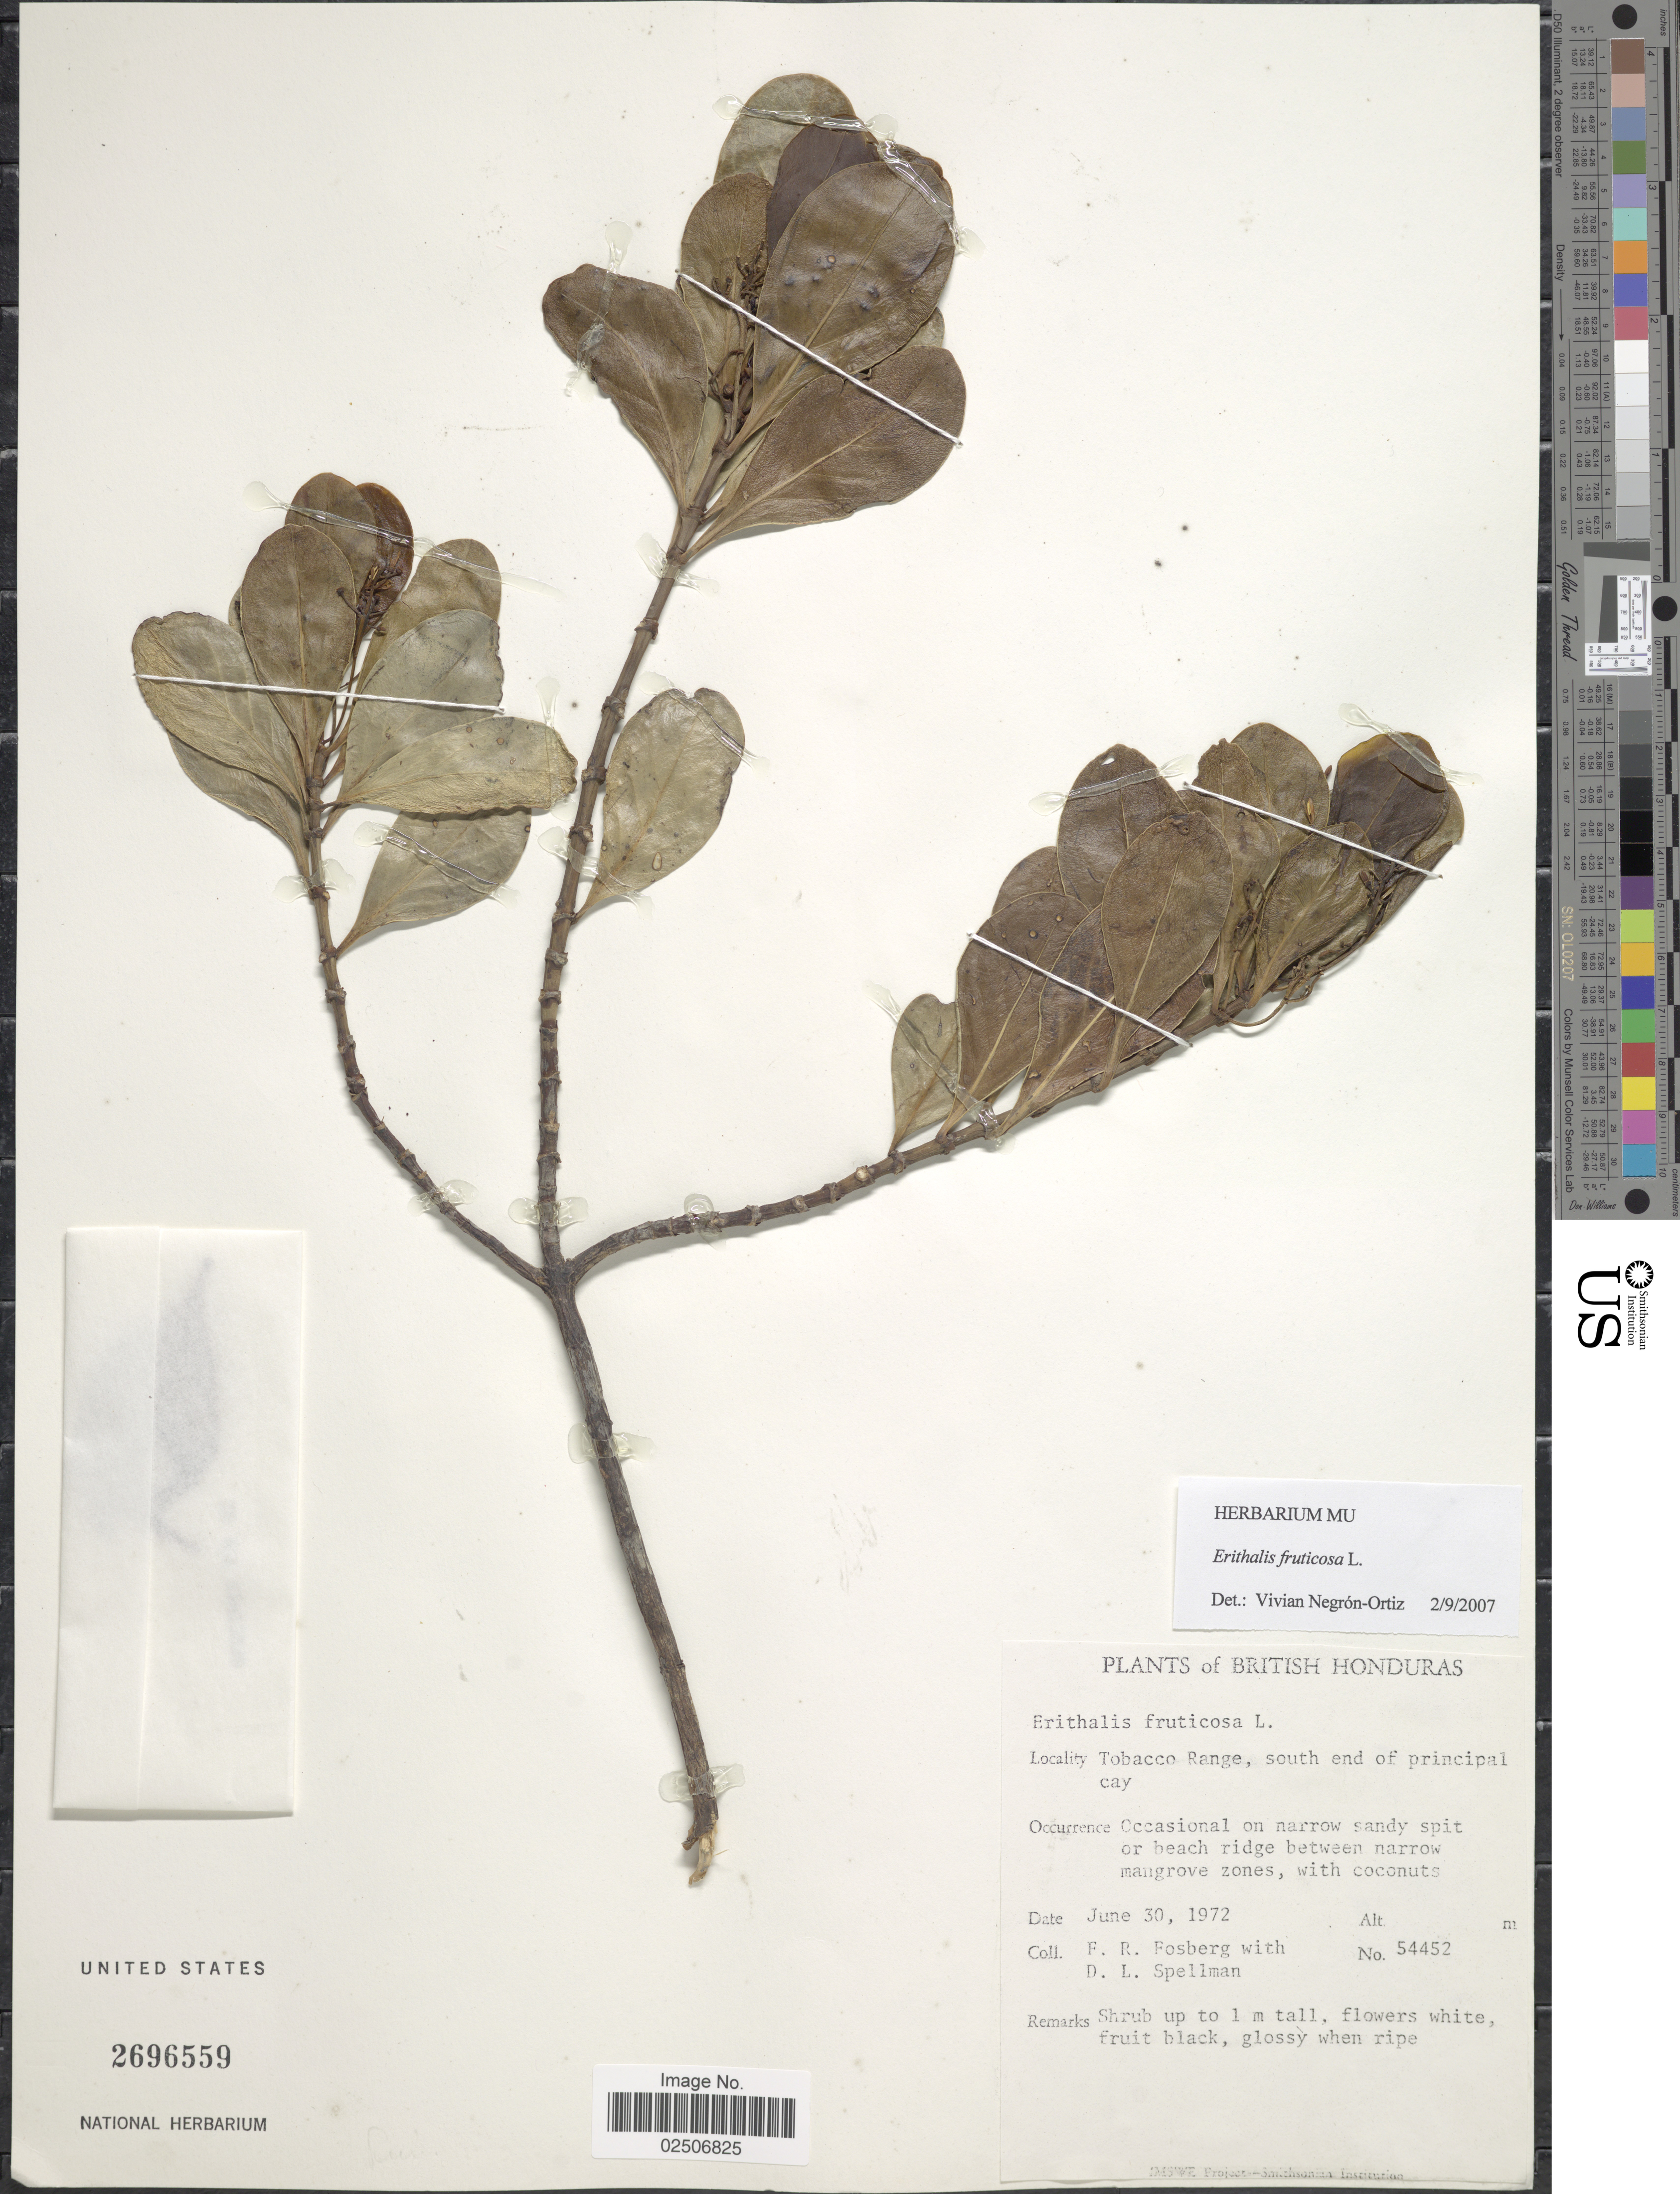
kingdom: Plantae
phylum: Tracheophyta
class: Magnoliopsida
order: Gentianales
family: Rubiaceae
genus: Erithalis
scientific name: Erithalis fruticosa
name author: L.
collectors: F. R. Fosberg & D. L. Spellman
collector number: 54452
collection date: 1972-06-30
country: Belize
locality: British Honduras, Tobacco Range, south end of principal cay, beach ridge between narrow mangrove zones, with coconuts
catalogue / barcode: US 2696559